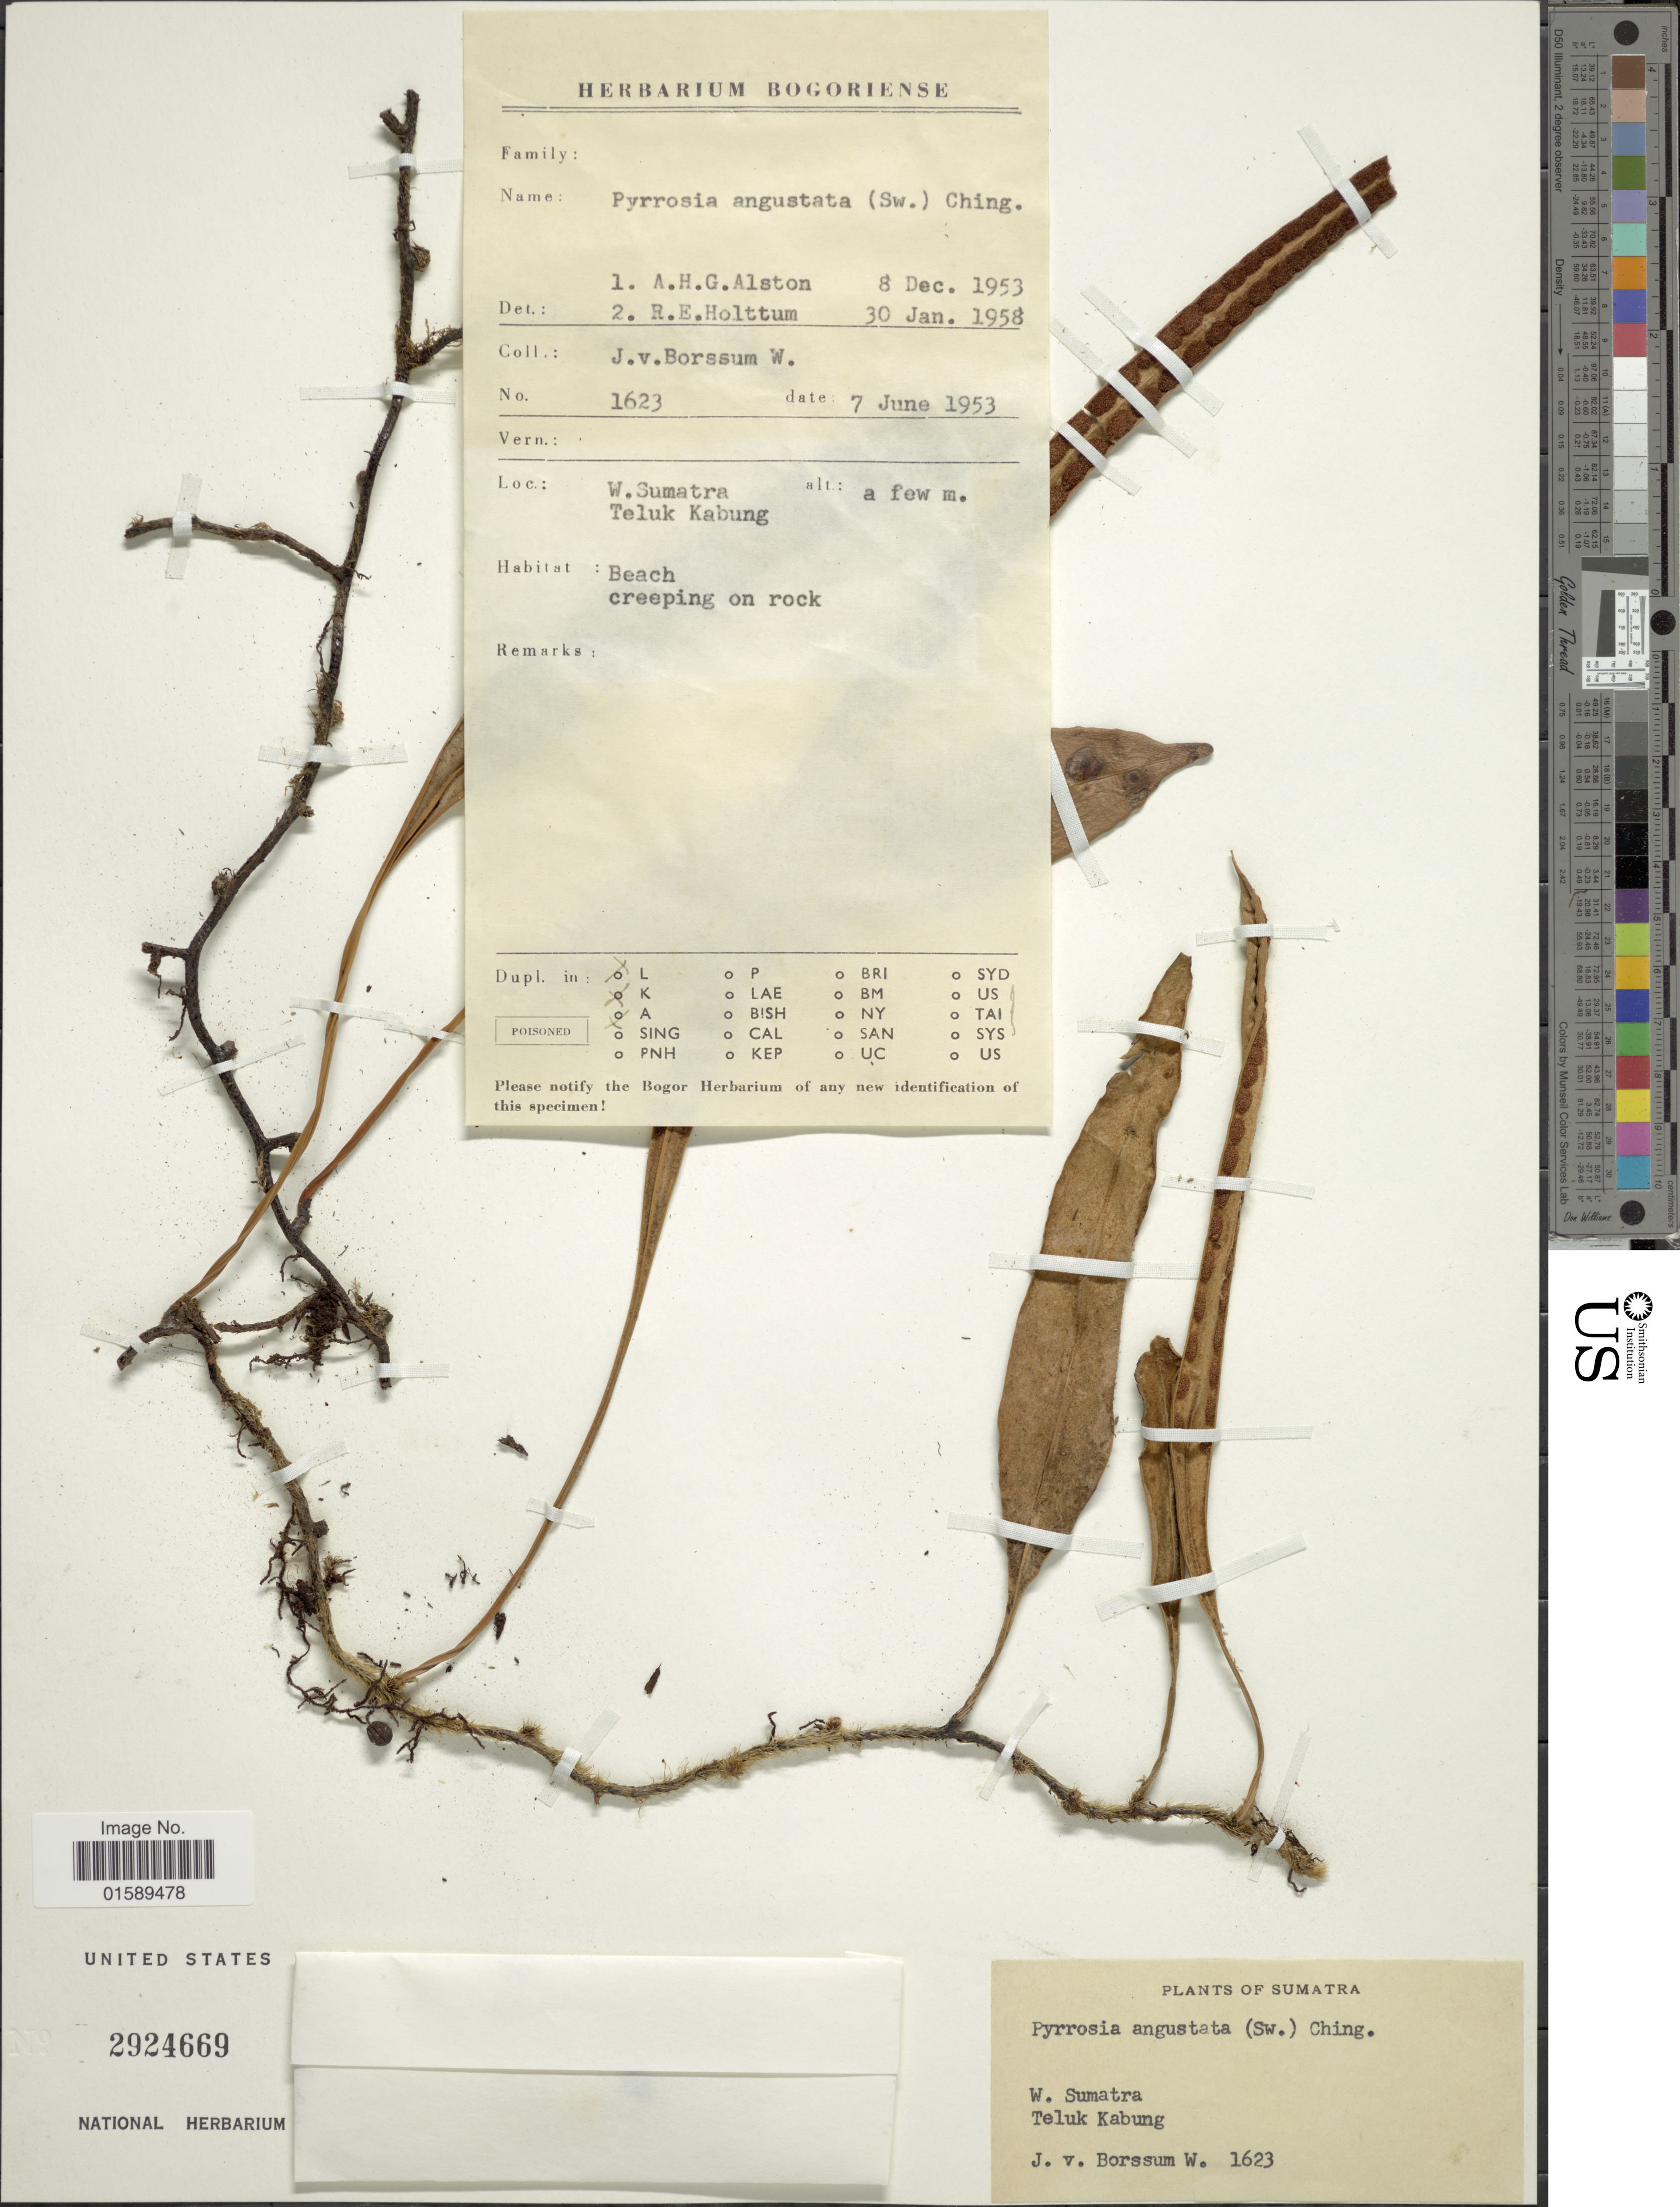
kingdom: Plantae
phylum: Tracheophyta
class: Polypodiopsida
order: Polypodiales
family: Polypodiaceae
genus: Pyrrosia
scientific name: Pyrrosia angustata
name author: (Sw.) Ching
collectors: J. Borssum Waalkes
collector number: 1623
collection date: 1953-06-07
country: Indonesia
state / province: Sumatra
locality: W. Sumatra, Teluk Kabung.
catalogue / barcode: US 2924669